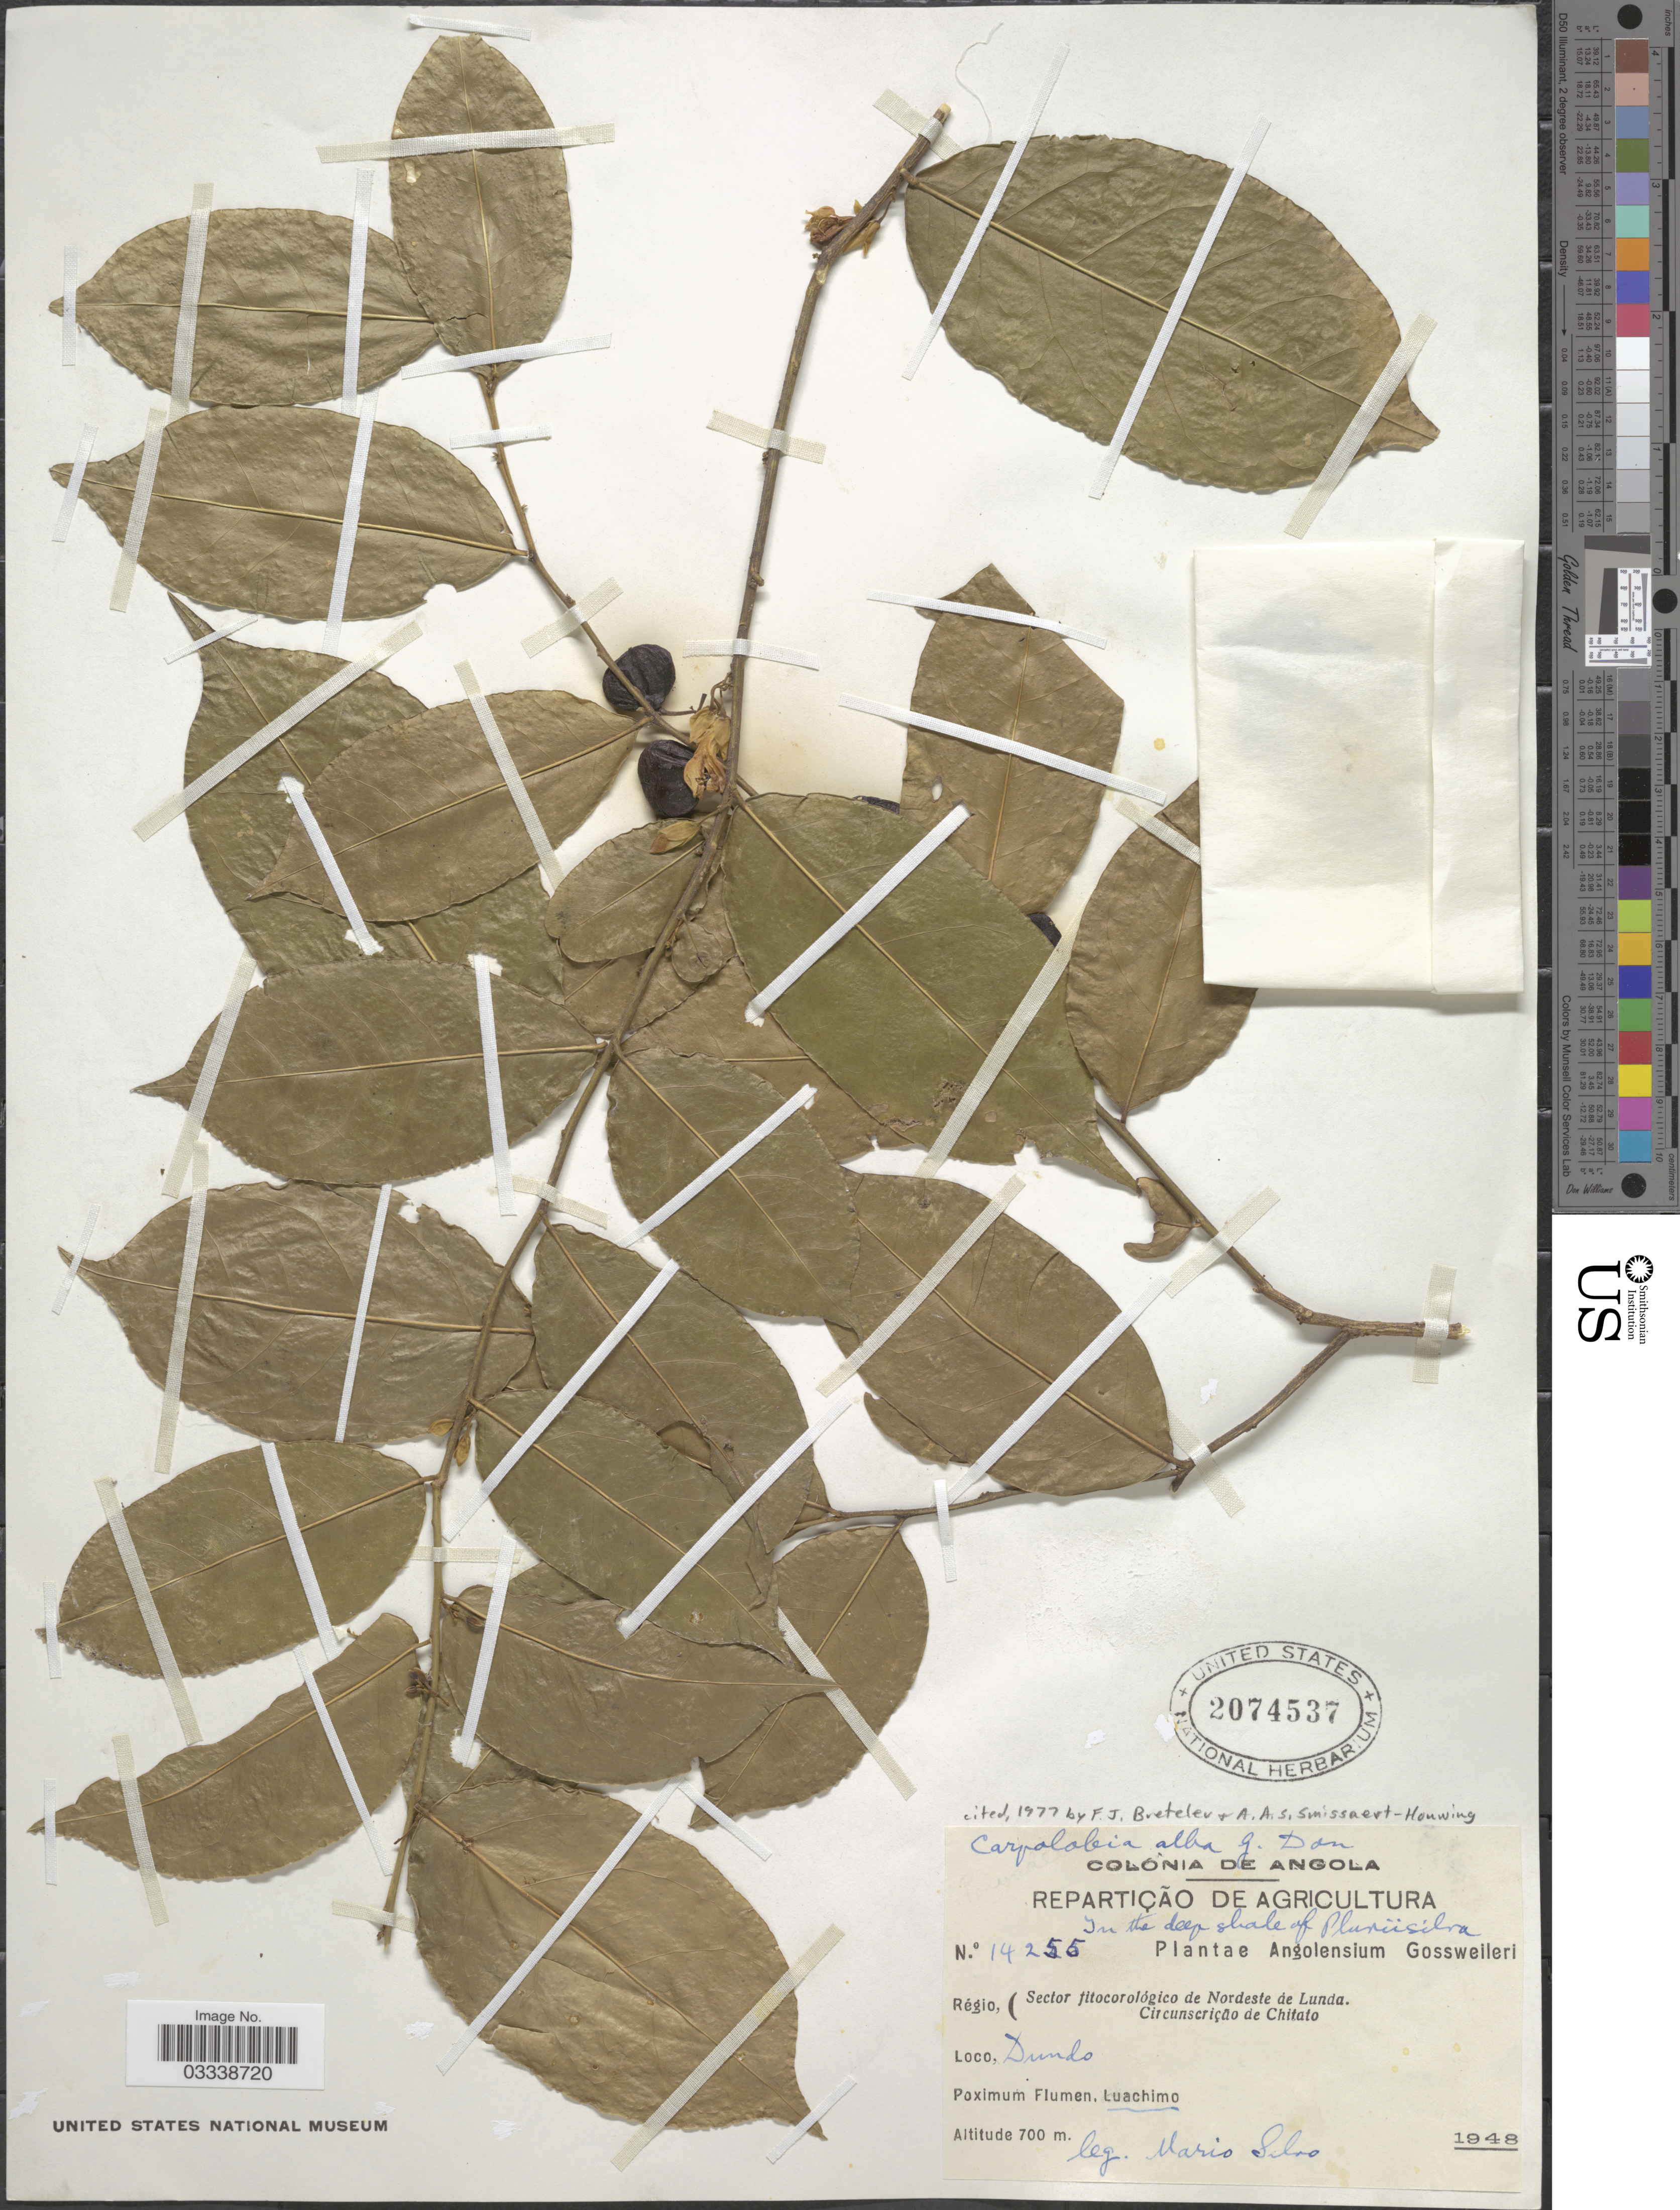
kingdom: Plantae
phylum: Tracheophyta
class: Magnoliopsida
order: Fabales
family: Polygalaceae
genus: Carpolobia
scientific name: Carpolobia alba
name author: G. Don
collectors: M. Silvo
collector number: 14255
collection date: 1948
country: Angola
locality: Régio, (Sector fitocorológico de Nordeste de Lunda. Circunscrição de Chitato. Loco, Dundo. Luachimo.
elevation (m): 700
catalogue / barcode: US 2074537